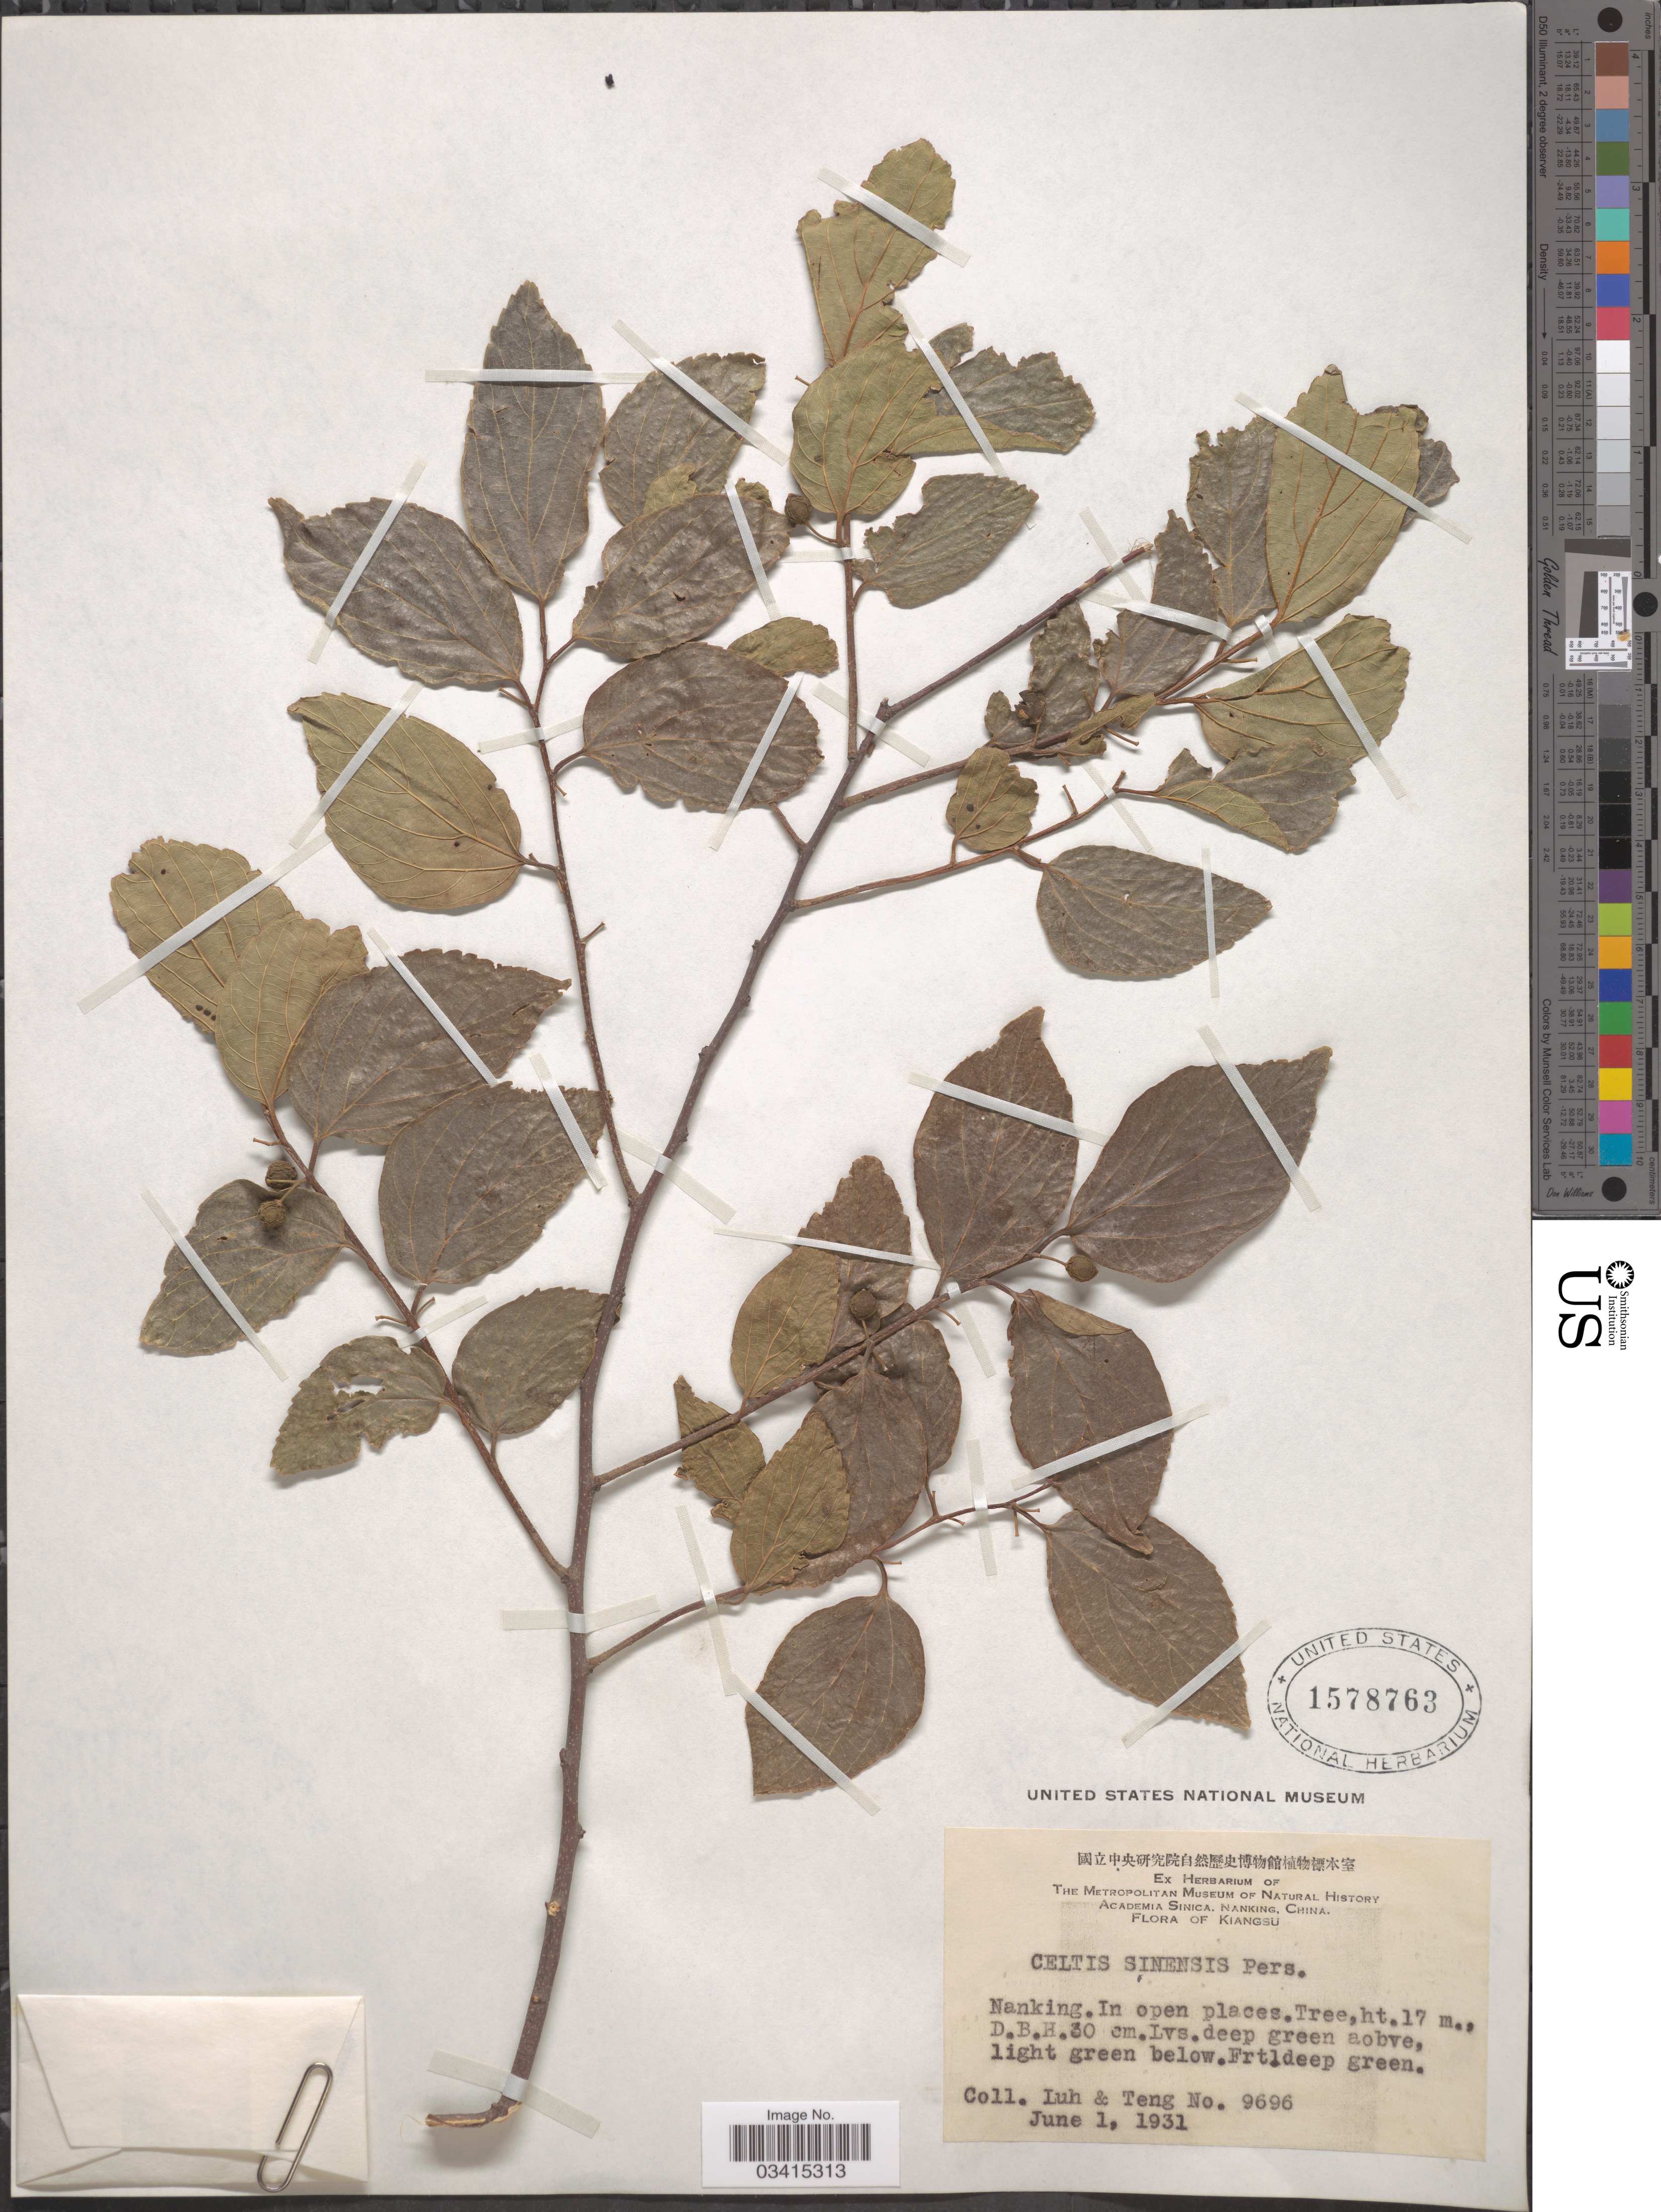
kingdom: Plantae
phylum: Tracheophyta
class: Magnoliopsida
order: Rosales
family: Cannabaceae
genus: Celtis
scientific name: Celtis sinensis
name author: Pers.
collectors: Luh & -. Teng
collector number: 9696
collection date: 1931-06-01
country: China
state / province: Jiangsu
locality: Kiangsu. Nanking.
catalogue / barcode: US 1578763